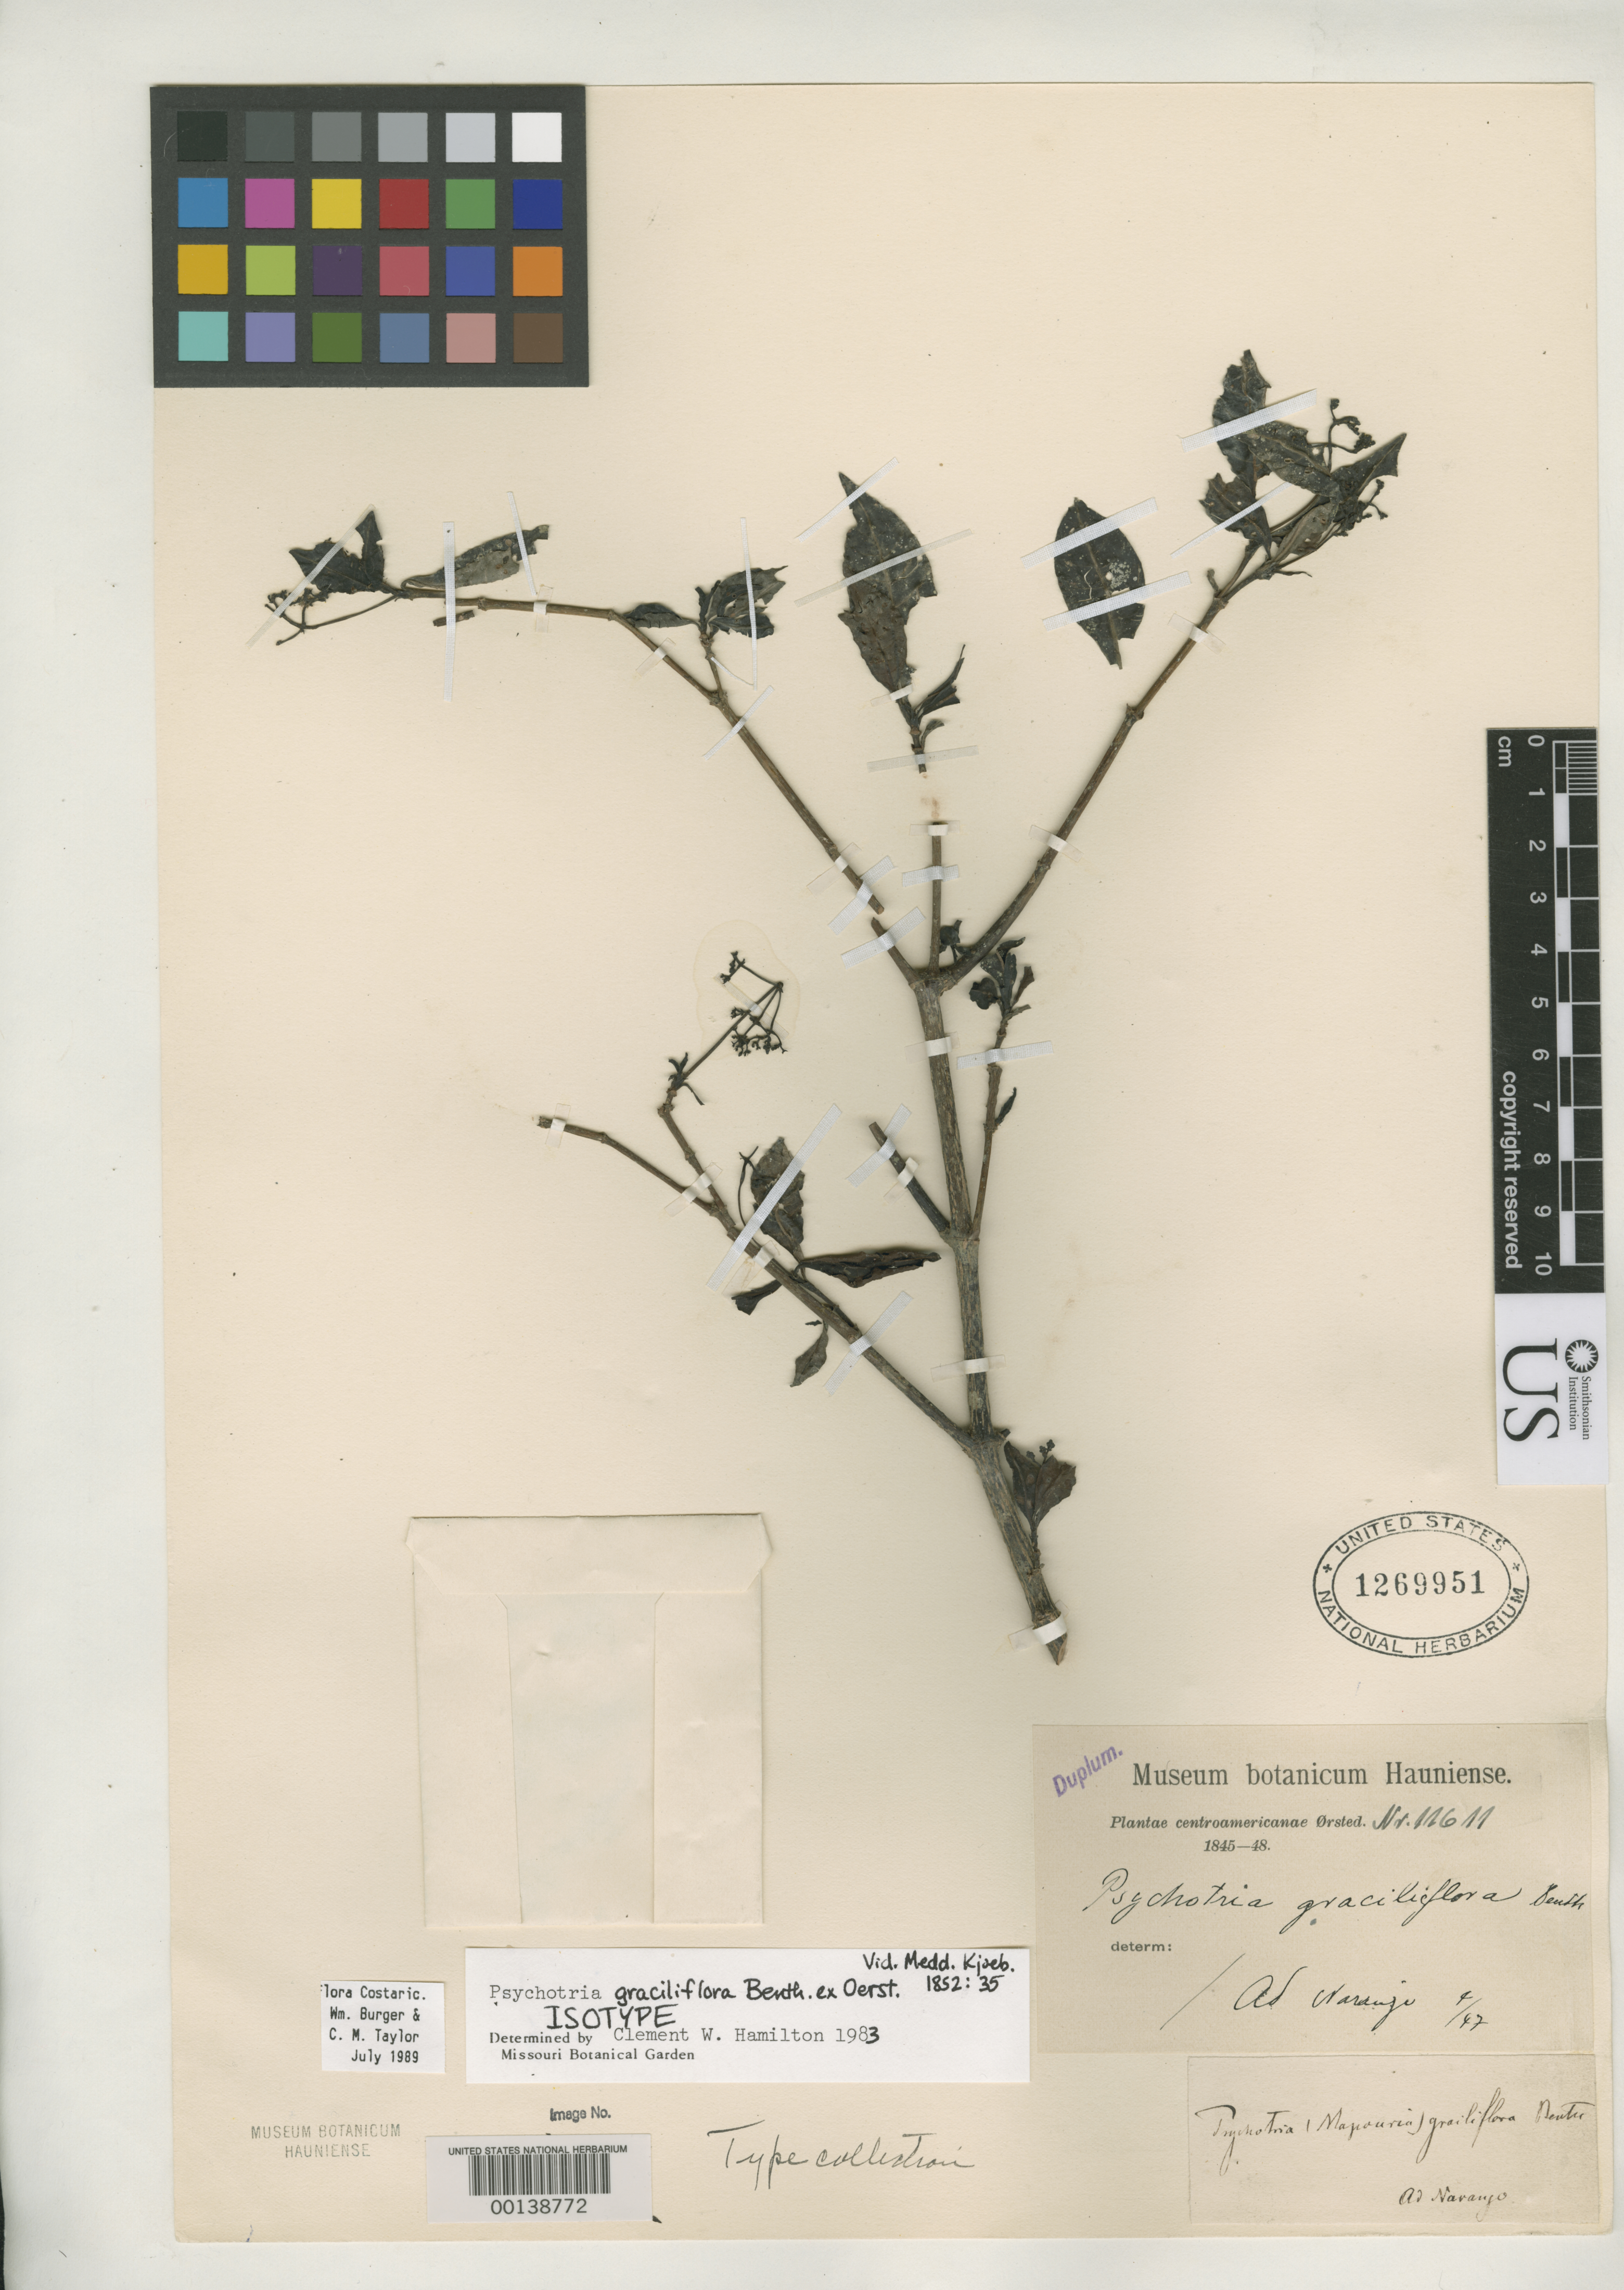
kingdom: Plantae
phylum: Tracheophyta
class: Magnoliopsida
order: Gentianales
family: Rubiaceae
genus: Psychotria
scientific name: Psychotria graciliflora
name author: Benth.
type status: Isotype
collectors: A. S. Oersted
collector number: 11611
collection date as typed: Apr 1847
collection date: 1847-04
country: Costa Rica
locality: Naranjo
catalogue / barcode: US 1269951